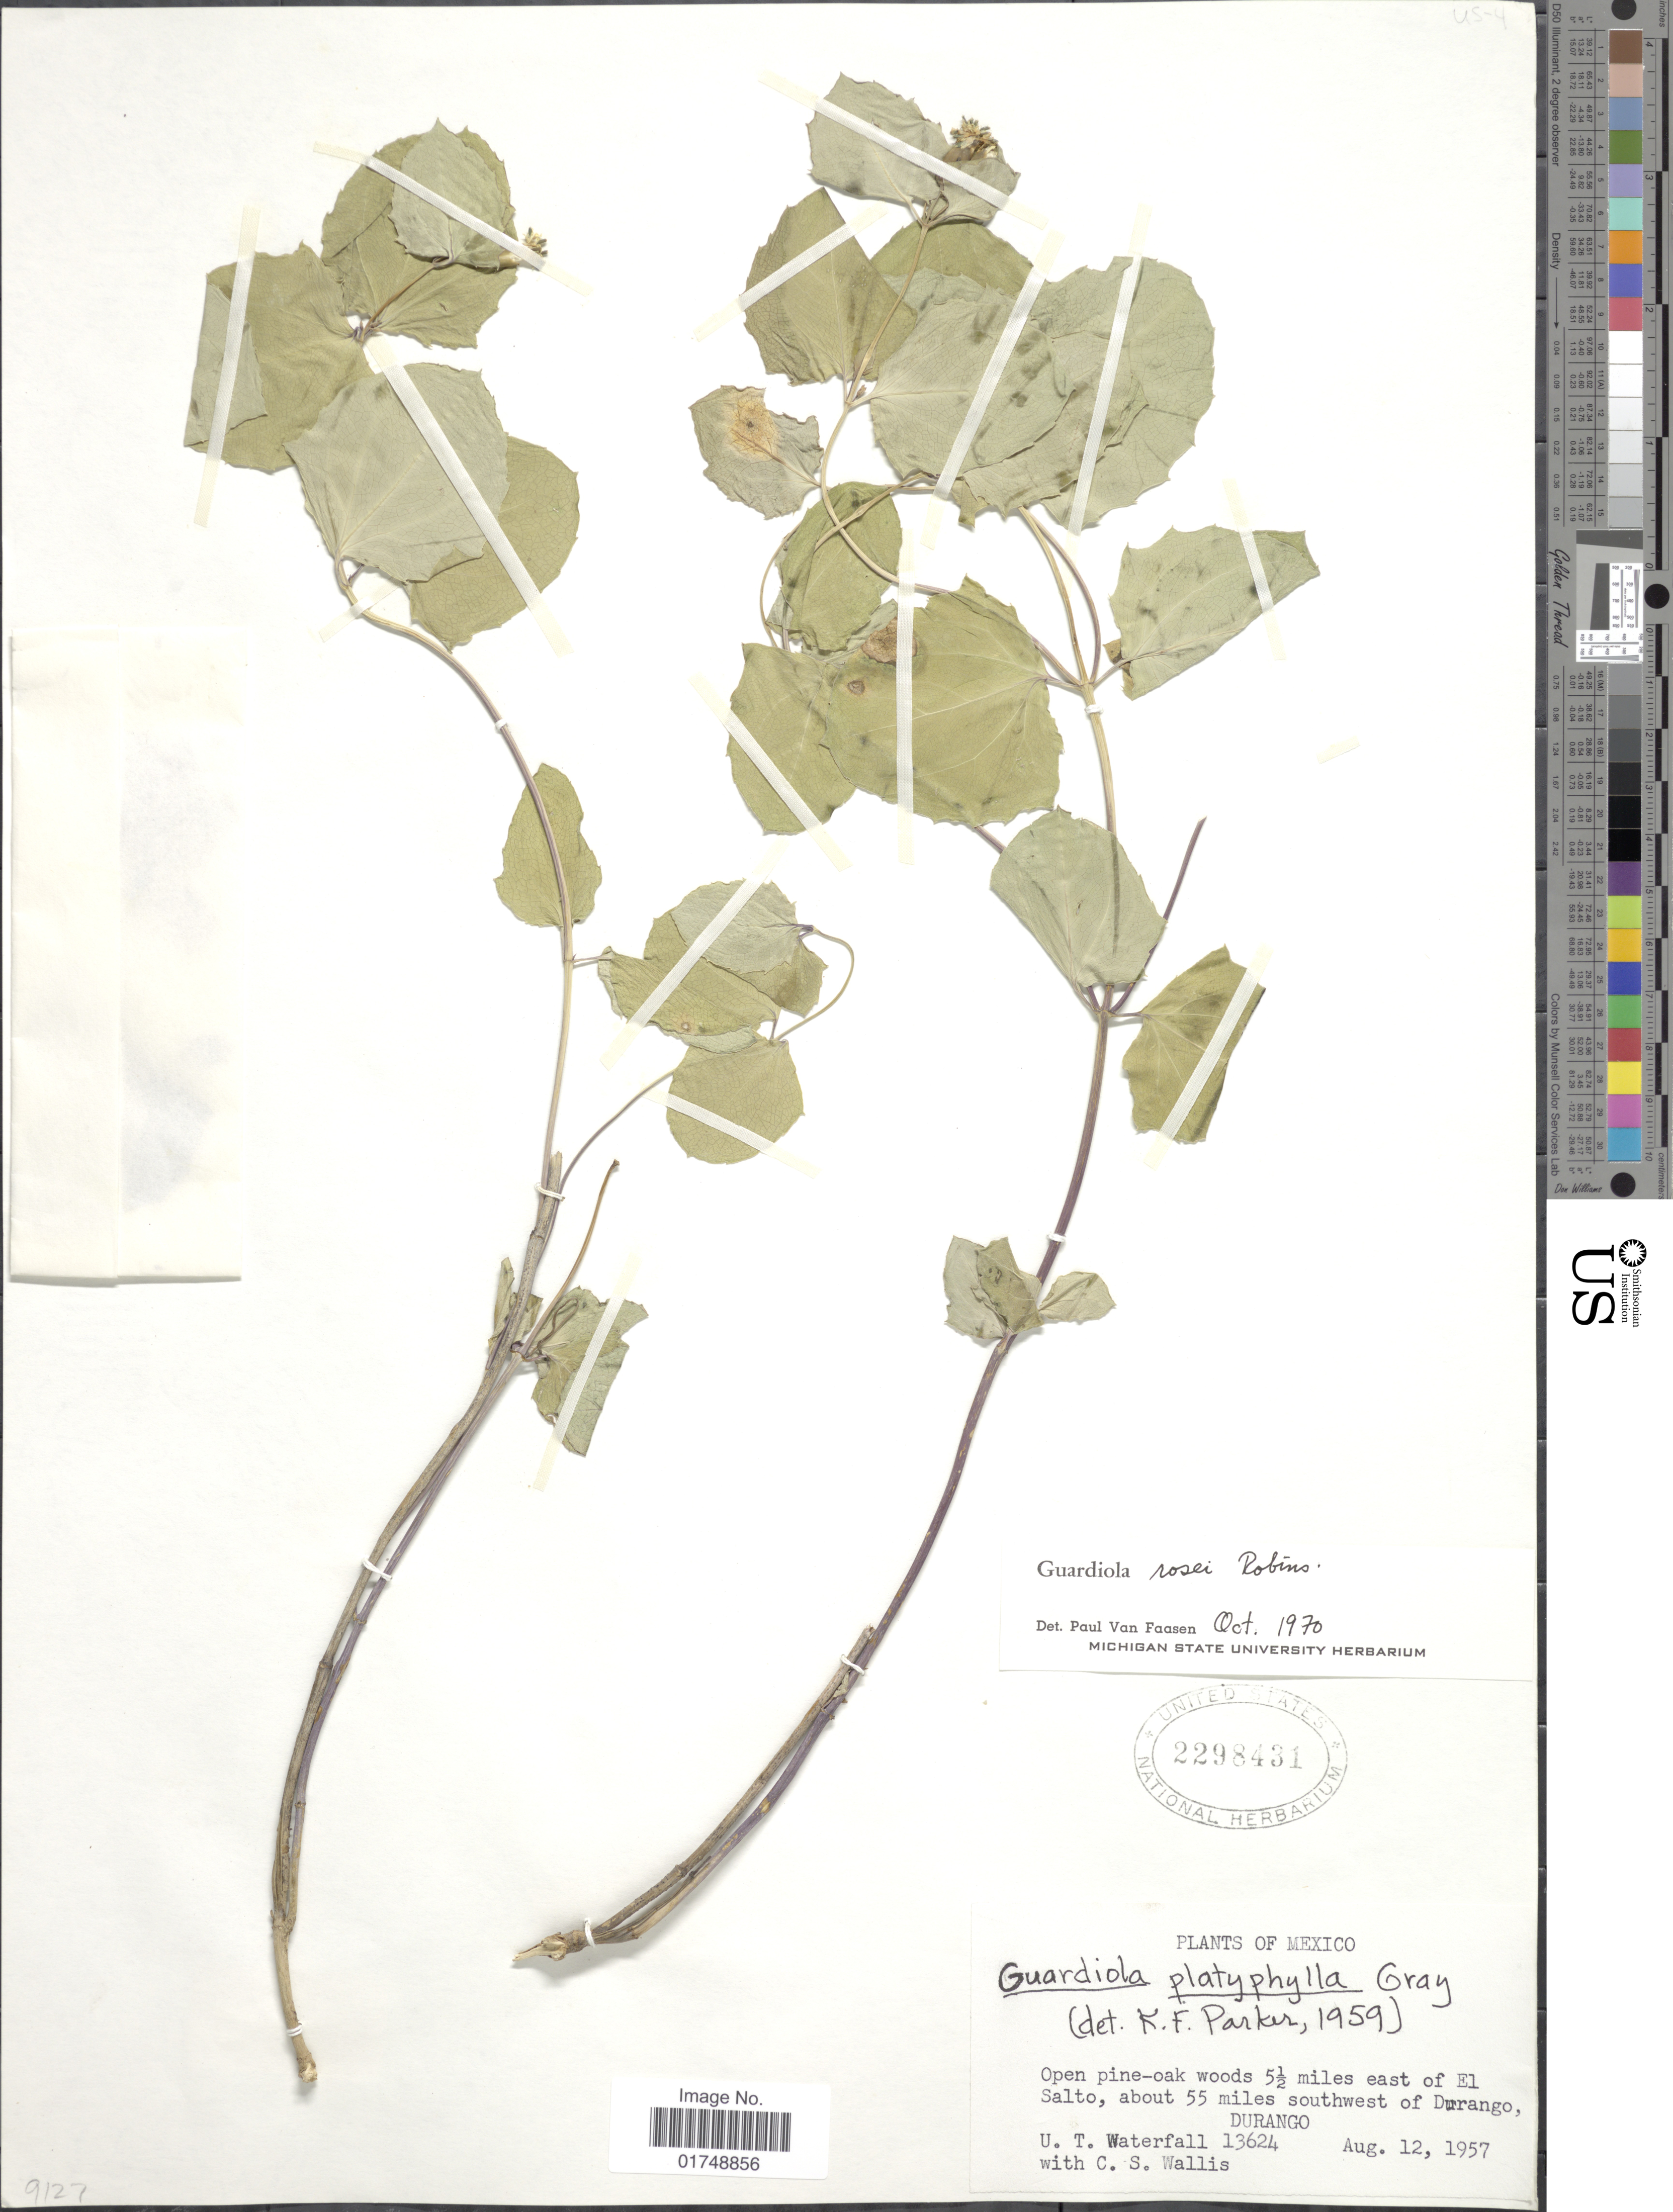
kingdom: Plantae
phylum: Tracheophyta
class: Magnoliopsida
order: Asterales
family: Asteraceae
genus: Guardiola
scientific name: Guardiola rosei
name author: B.L. Rob.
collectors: U. T. Waterfall & C. S. Wallis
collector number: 13624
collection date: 1957-08-12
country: Mexico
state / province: Durango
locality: Open pine-oak woods 5 1/2 miles east of El Salto, about 55 miles southwest of Durango.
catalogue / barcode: US 2298431